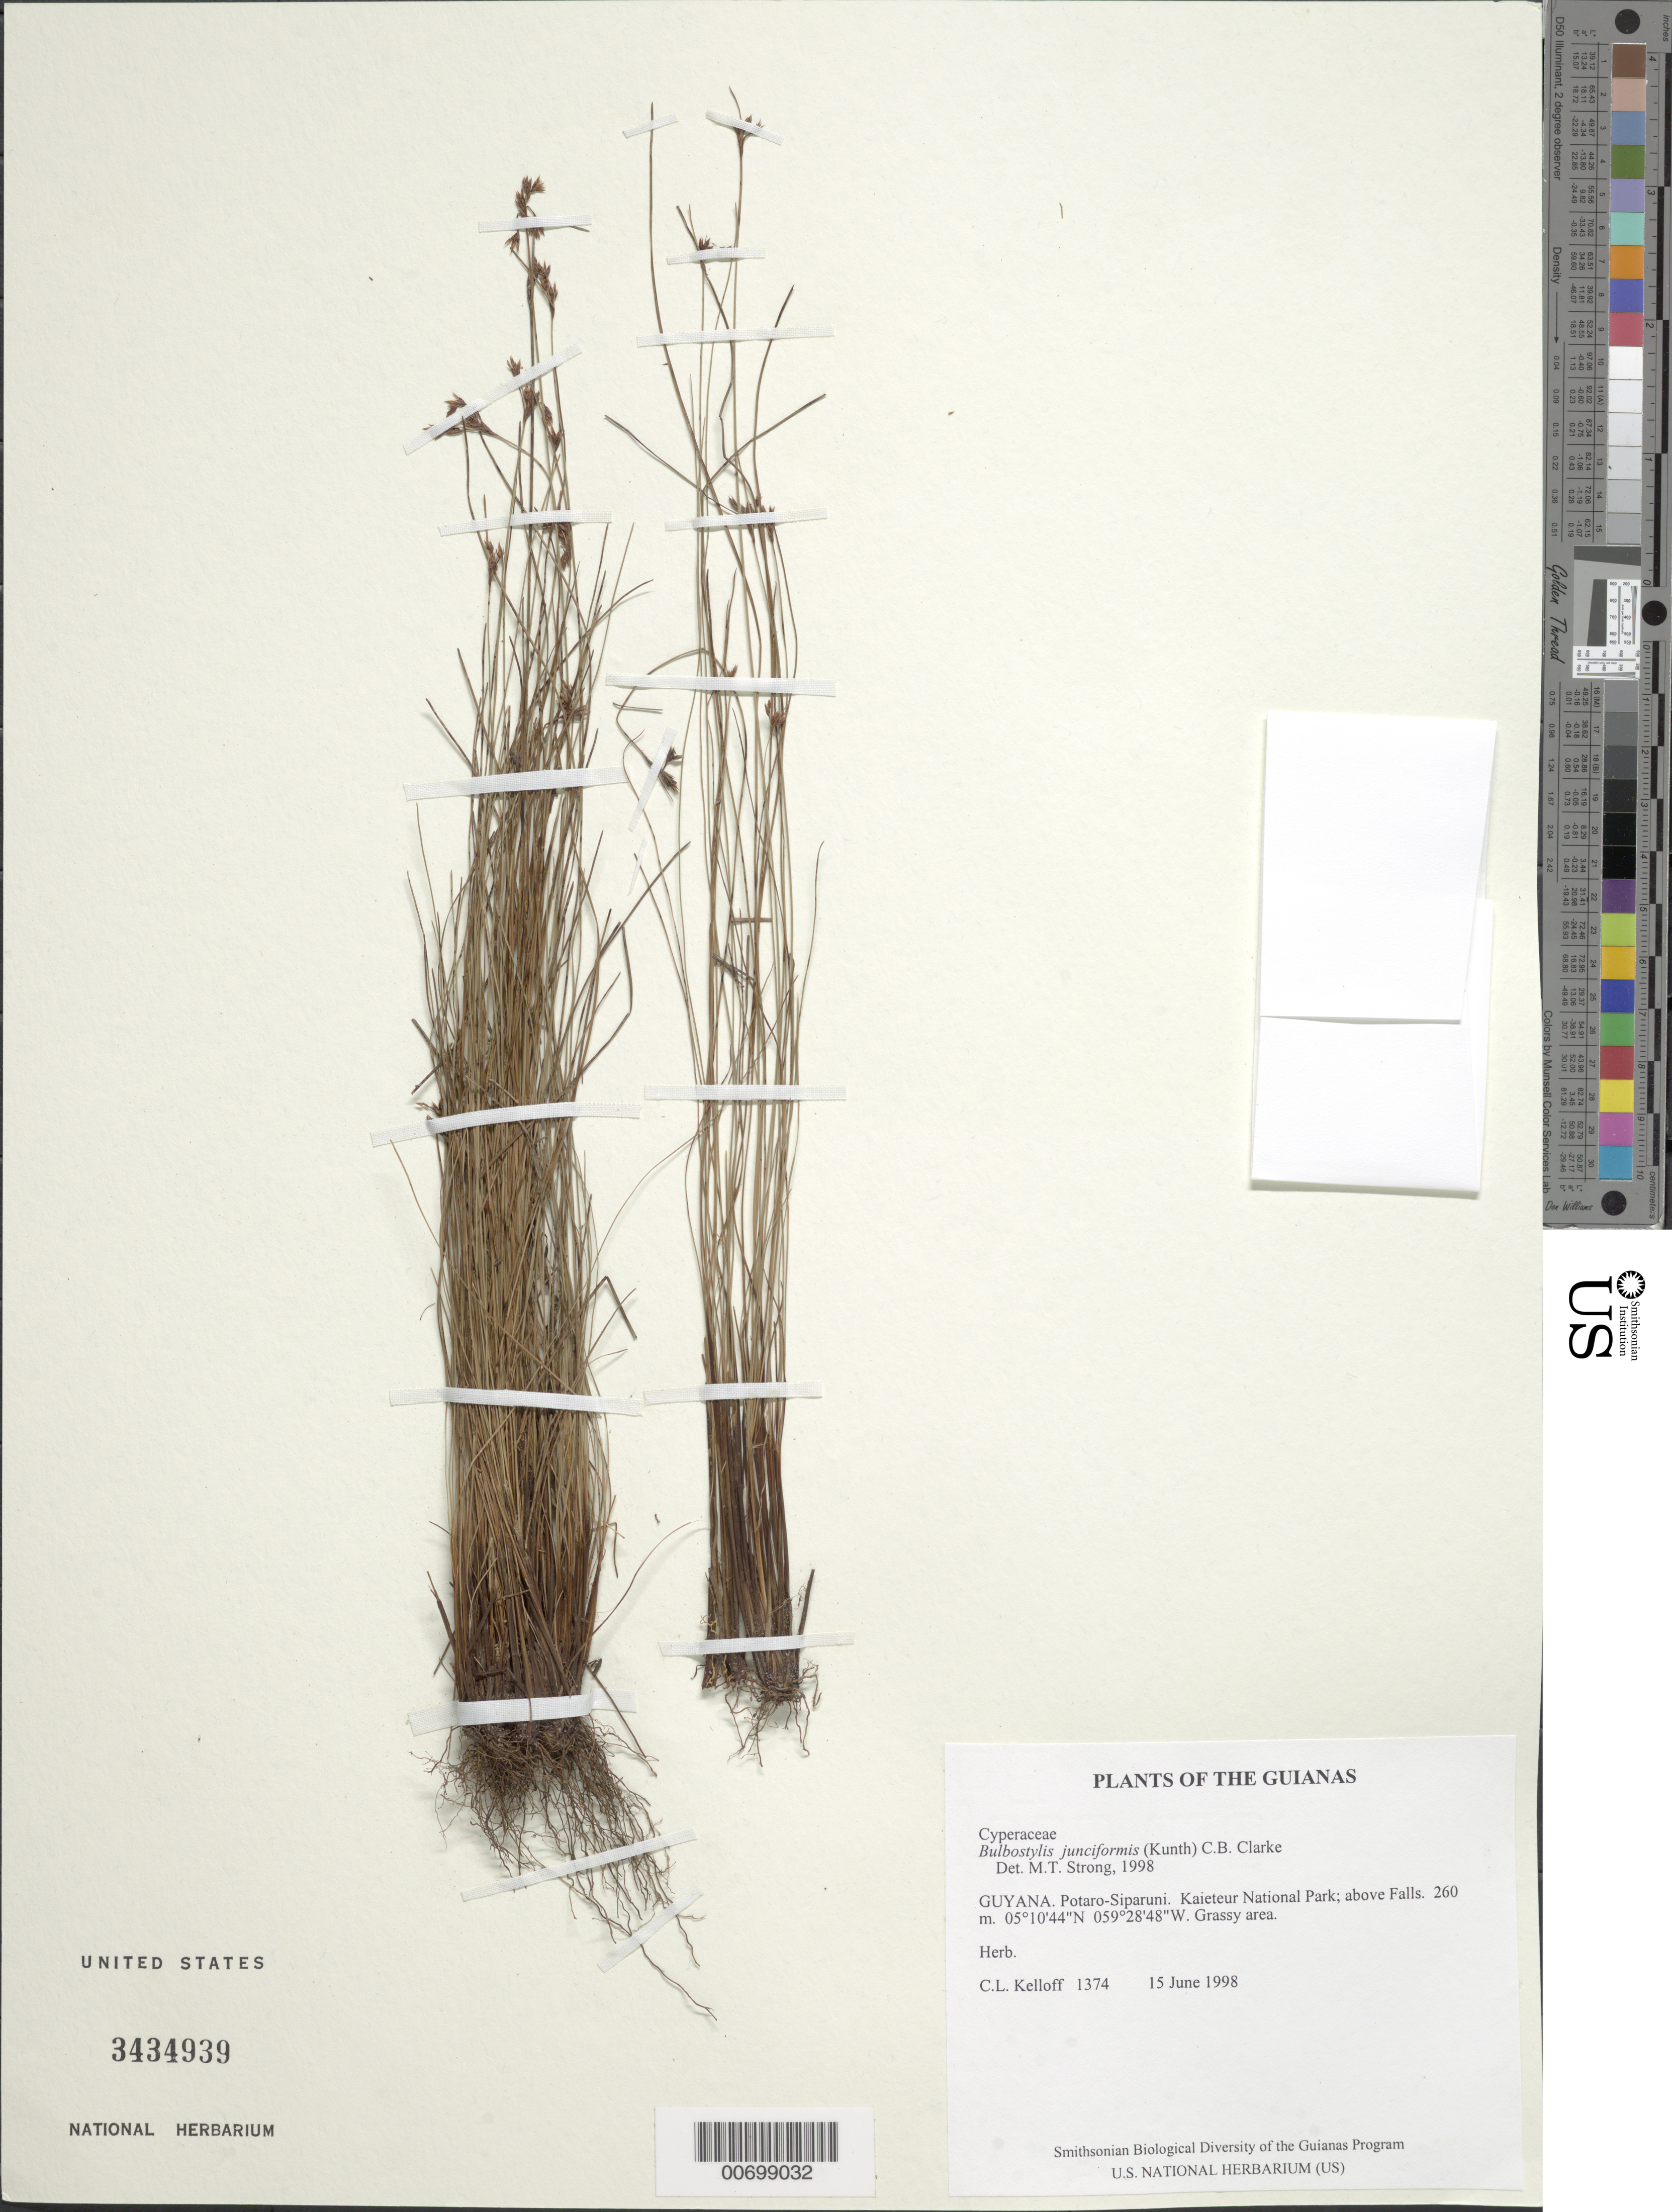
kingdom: Plantae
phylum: Tracheophyta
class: Liliopsida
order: Poales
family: Cyperaceae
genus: Bulbostylis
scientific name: Bulbostylis junciformis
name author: (Kunth) C.B. Clarke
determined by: Strong, M. T., (US), Smithsonian Institution - National Museum of Natural History (UNITED STATES)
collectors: C. L. Kelloff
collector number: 1374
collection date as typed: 15 June 1998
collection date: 1998-06-15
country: Guyana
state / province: Potaro-Siparuni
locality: Kaieteur National Park; above Falls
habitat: Grassy area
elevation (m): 260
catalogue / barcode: US 3434939